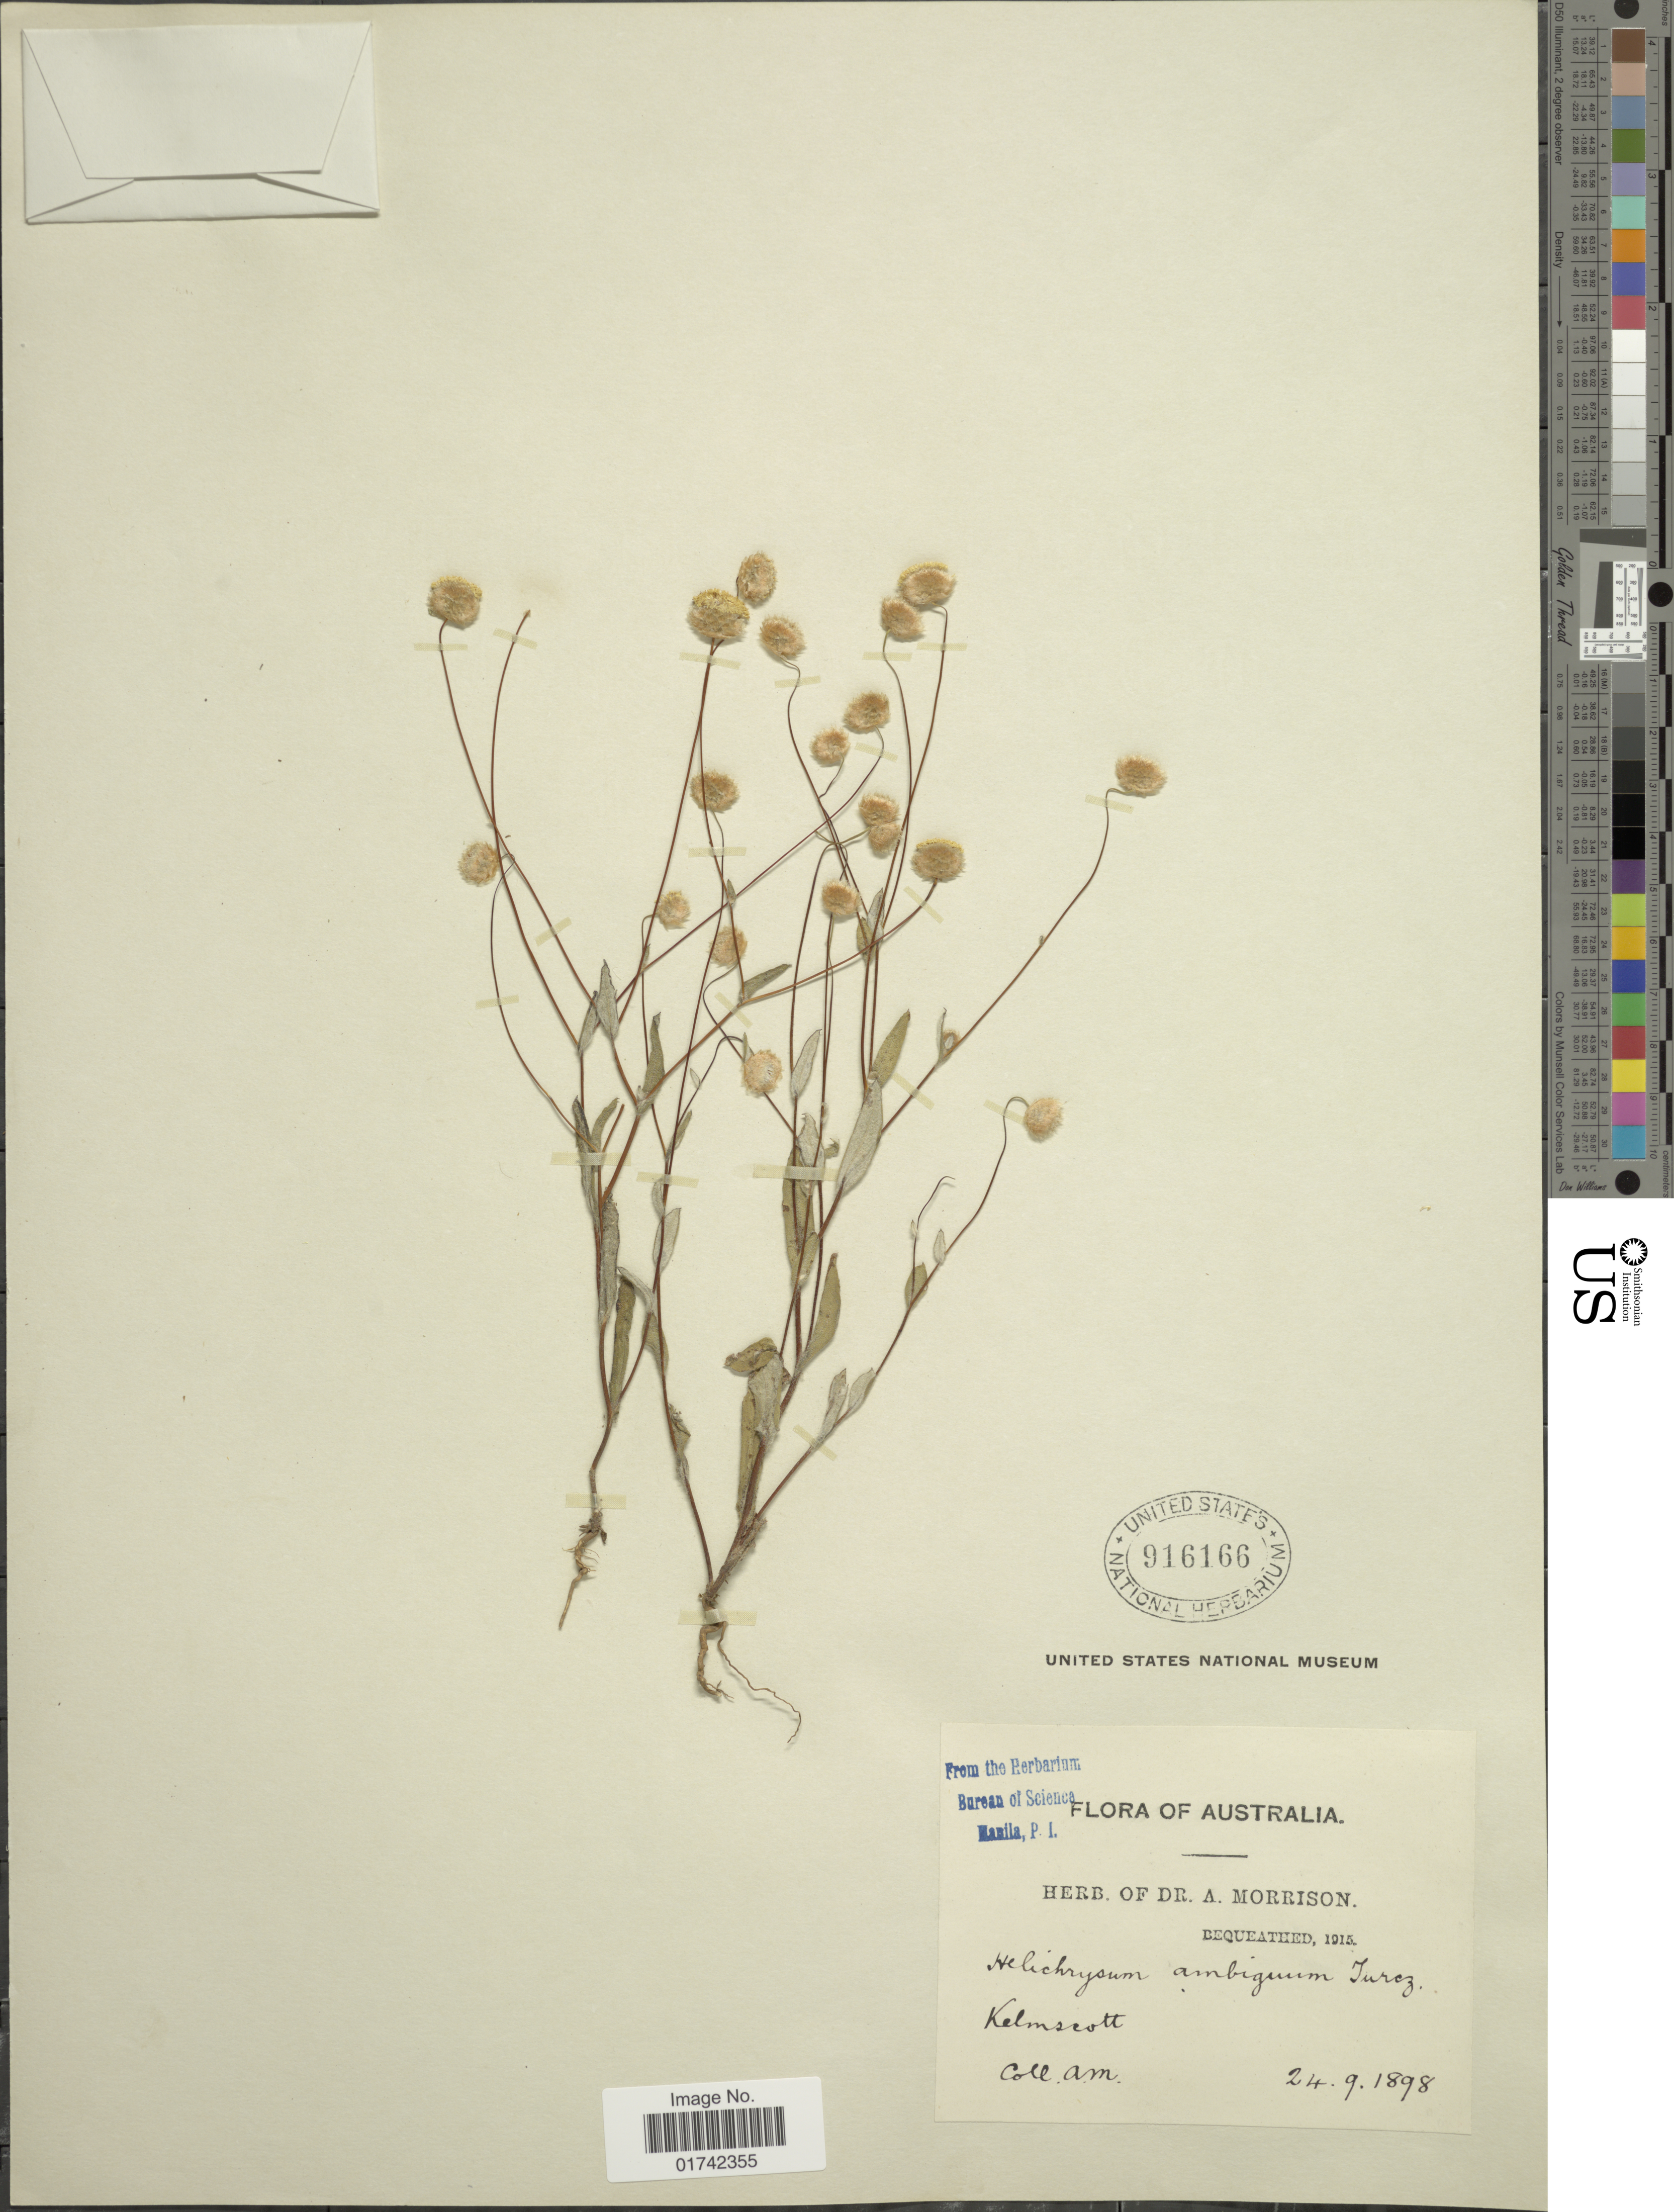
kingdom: Plantae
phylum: Tracheophyta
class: Magnoliopsida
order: Asterales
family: Asteraceae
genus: Helichrysum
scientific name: Helichrysum ambiguum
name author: Turcz.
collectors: A. Morrison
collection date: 1898-09-24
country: Australia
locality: Kelmscott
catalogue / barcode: US 916166